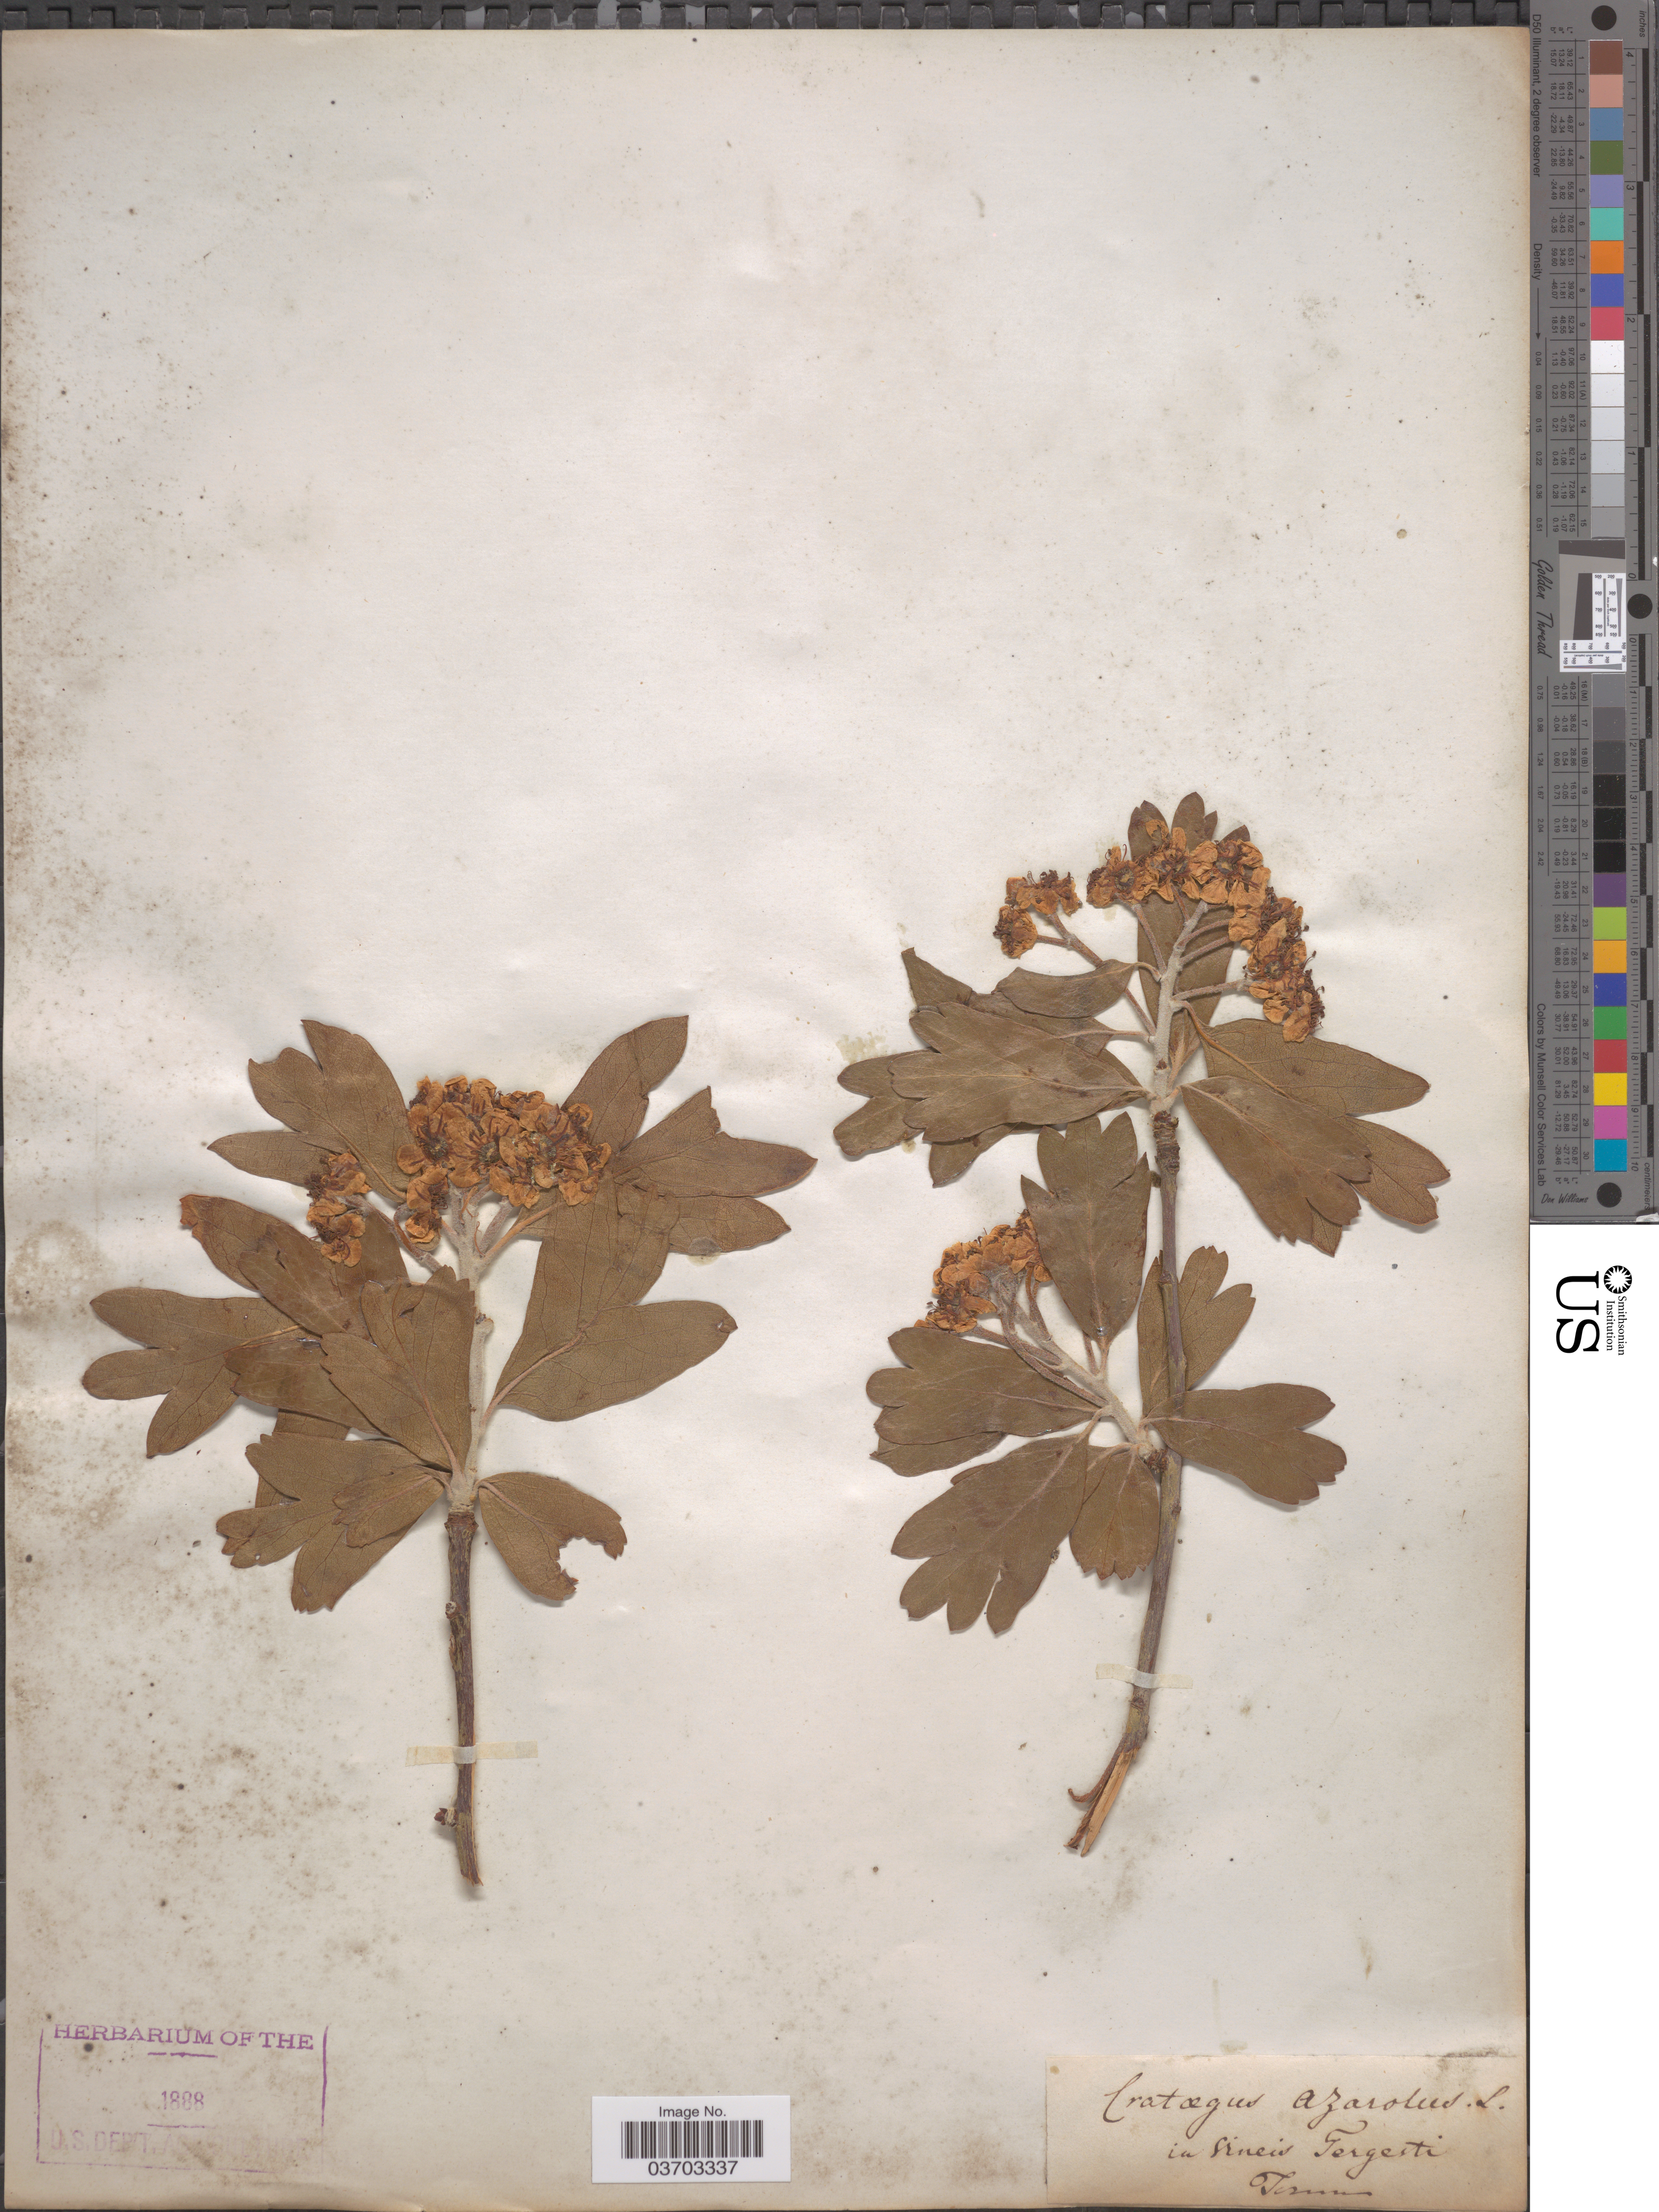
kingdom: Plantae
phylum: Tracheophyta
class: Magnoliopsida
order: Rosales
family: Rosaceae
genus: Crataegus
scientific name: Crataegus azarolus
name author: L.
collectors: Tommasini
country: Italy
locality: In Sineis [interpreted] Tergesti.